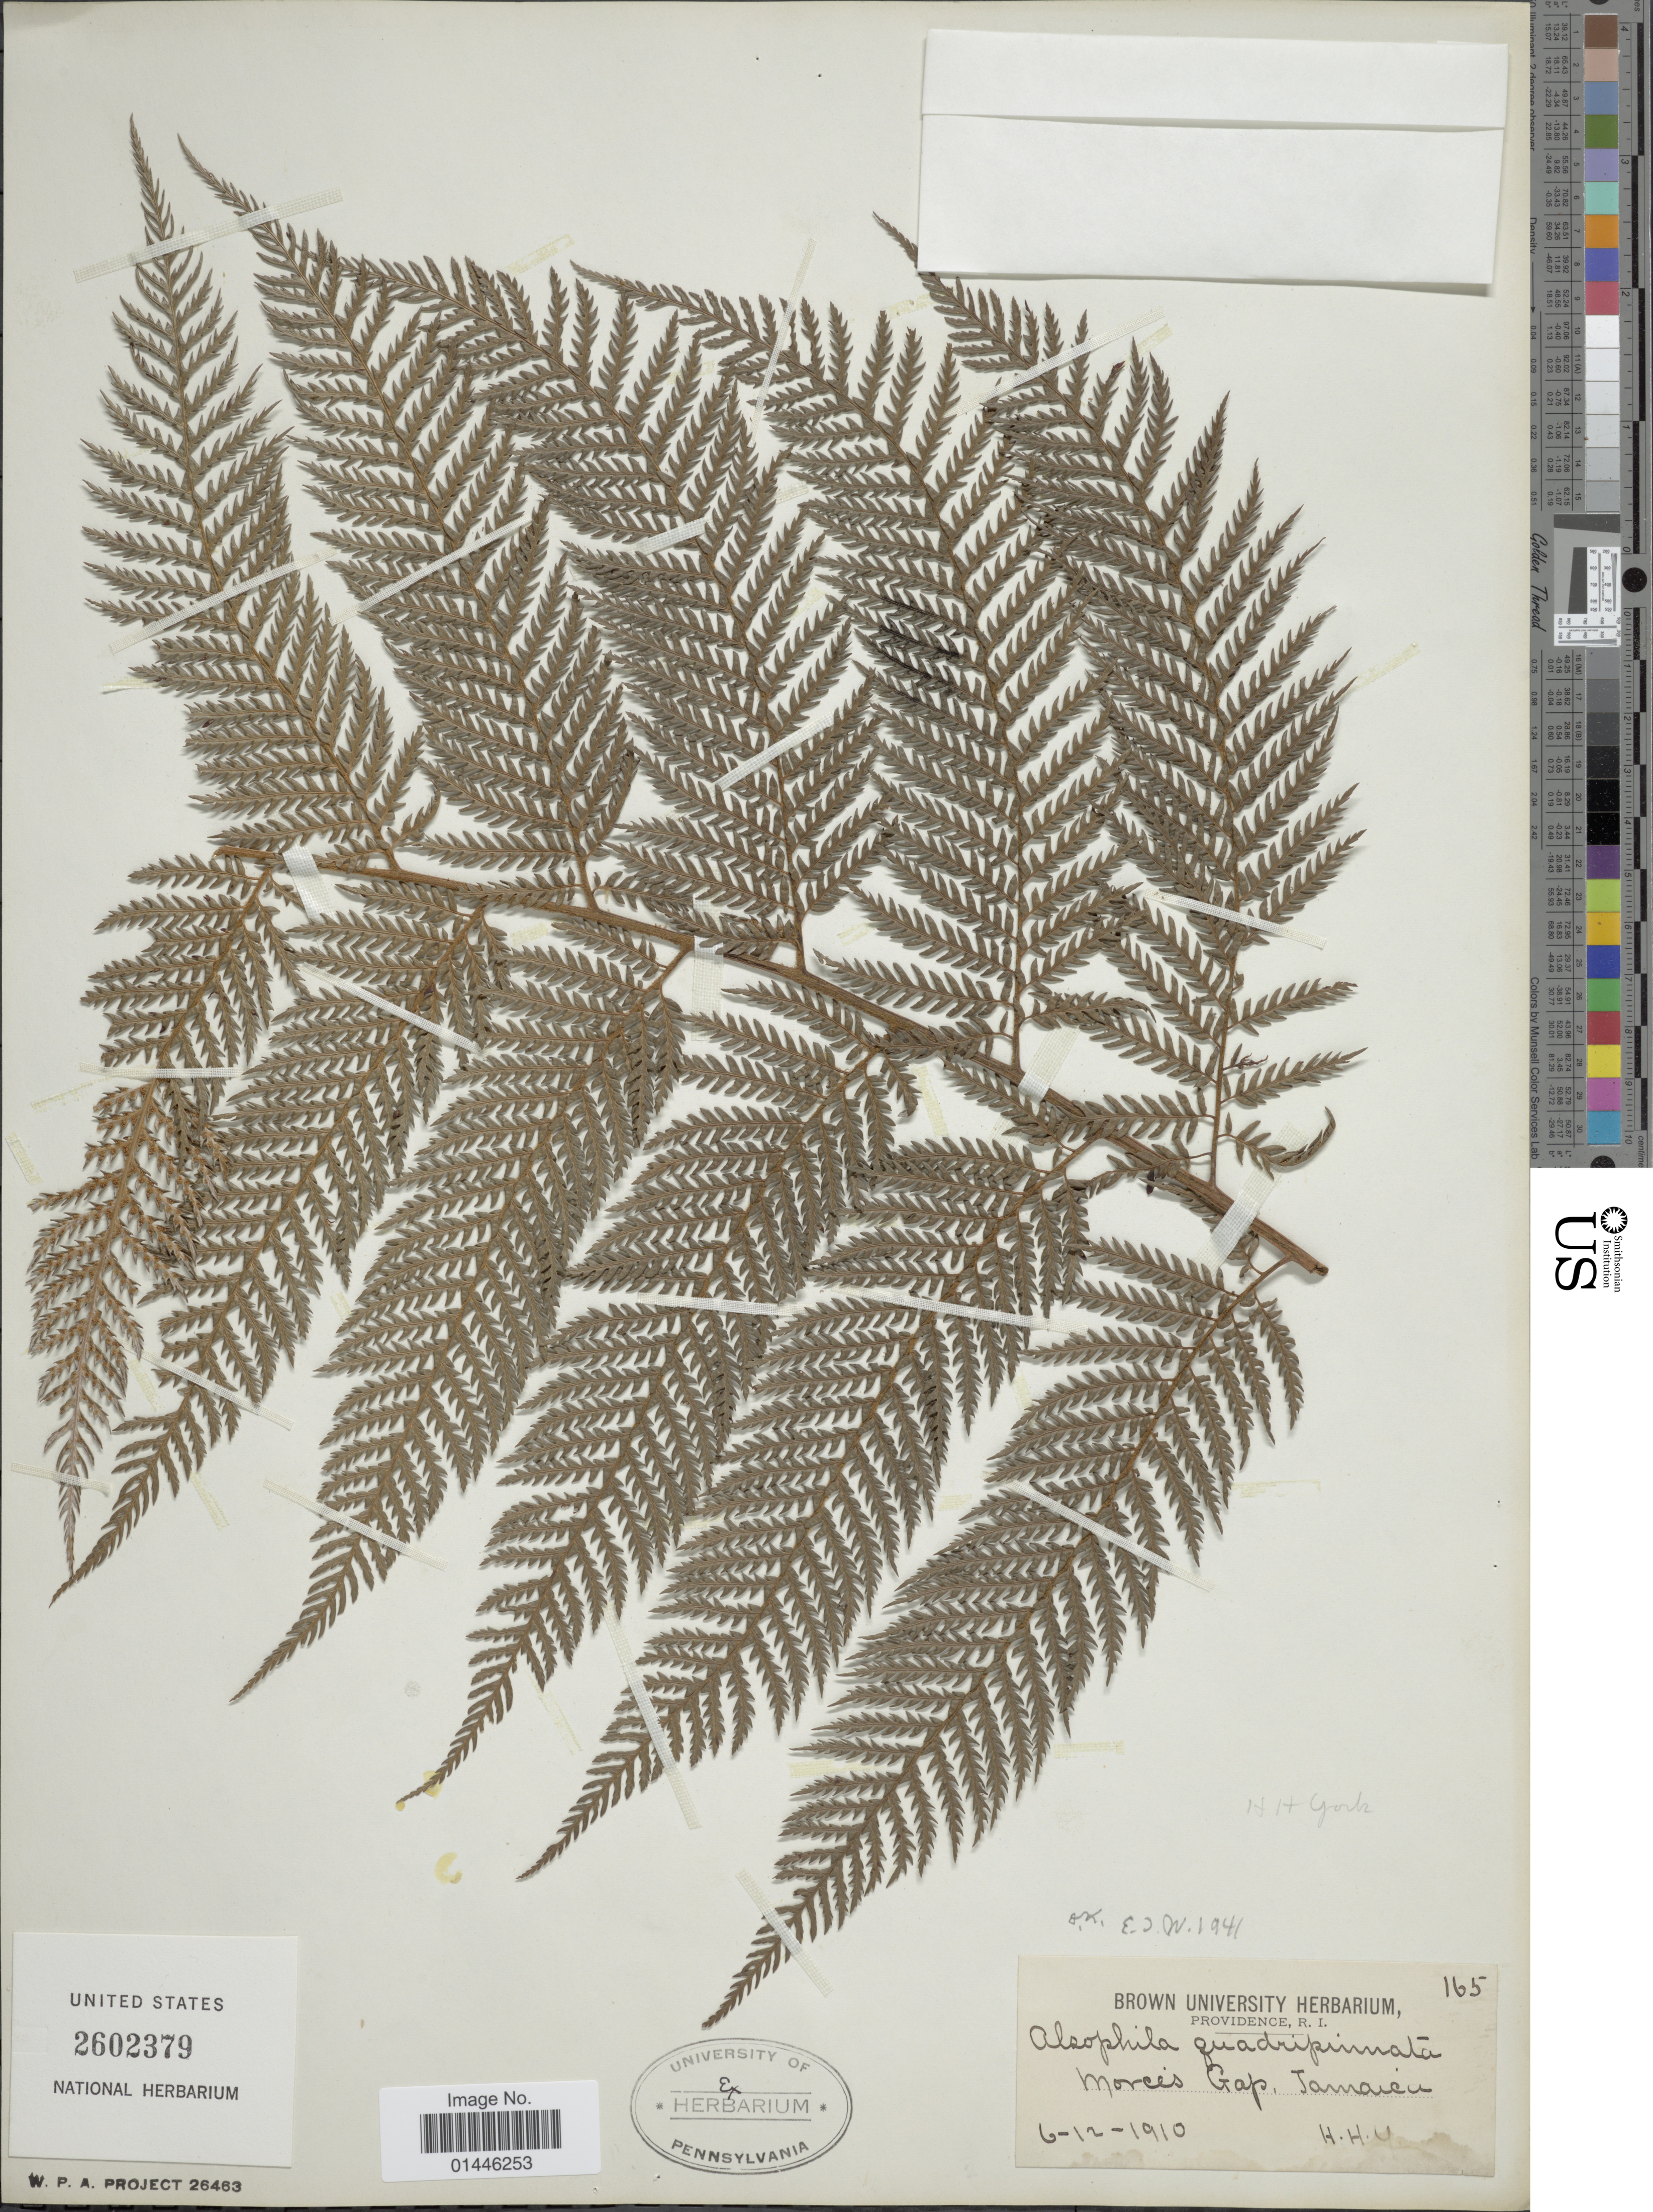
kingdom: Plantae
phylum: Tracheophyta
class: Polypodiopsida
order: Cyatheales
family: Dicksoniaceae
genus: Lophosoria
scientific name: Lophosoria quadripinnata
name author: (J.F. Gmel.) C. Chr.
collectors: H. York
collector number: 165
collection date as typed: Transcribed d/m/y: 6/12/10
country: Jamaica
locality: Morces' Gap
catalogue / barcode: US 2602379